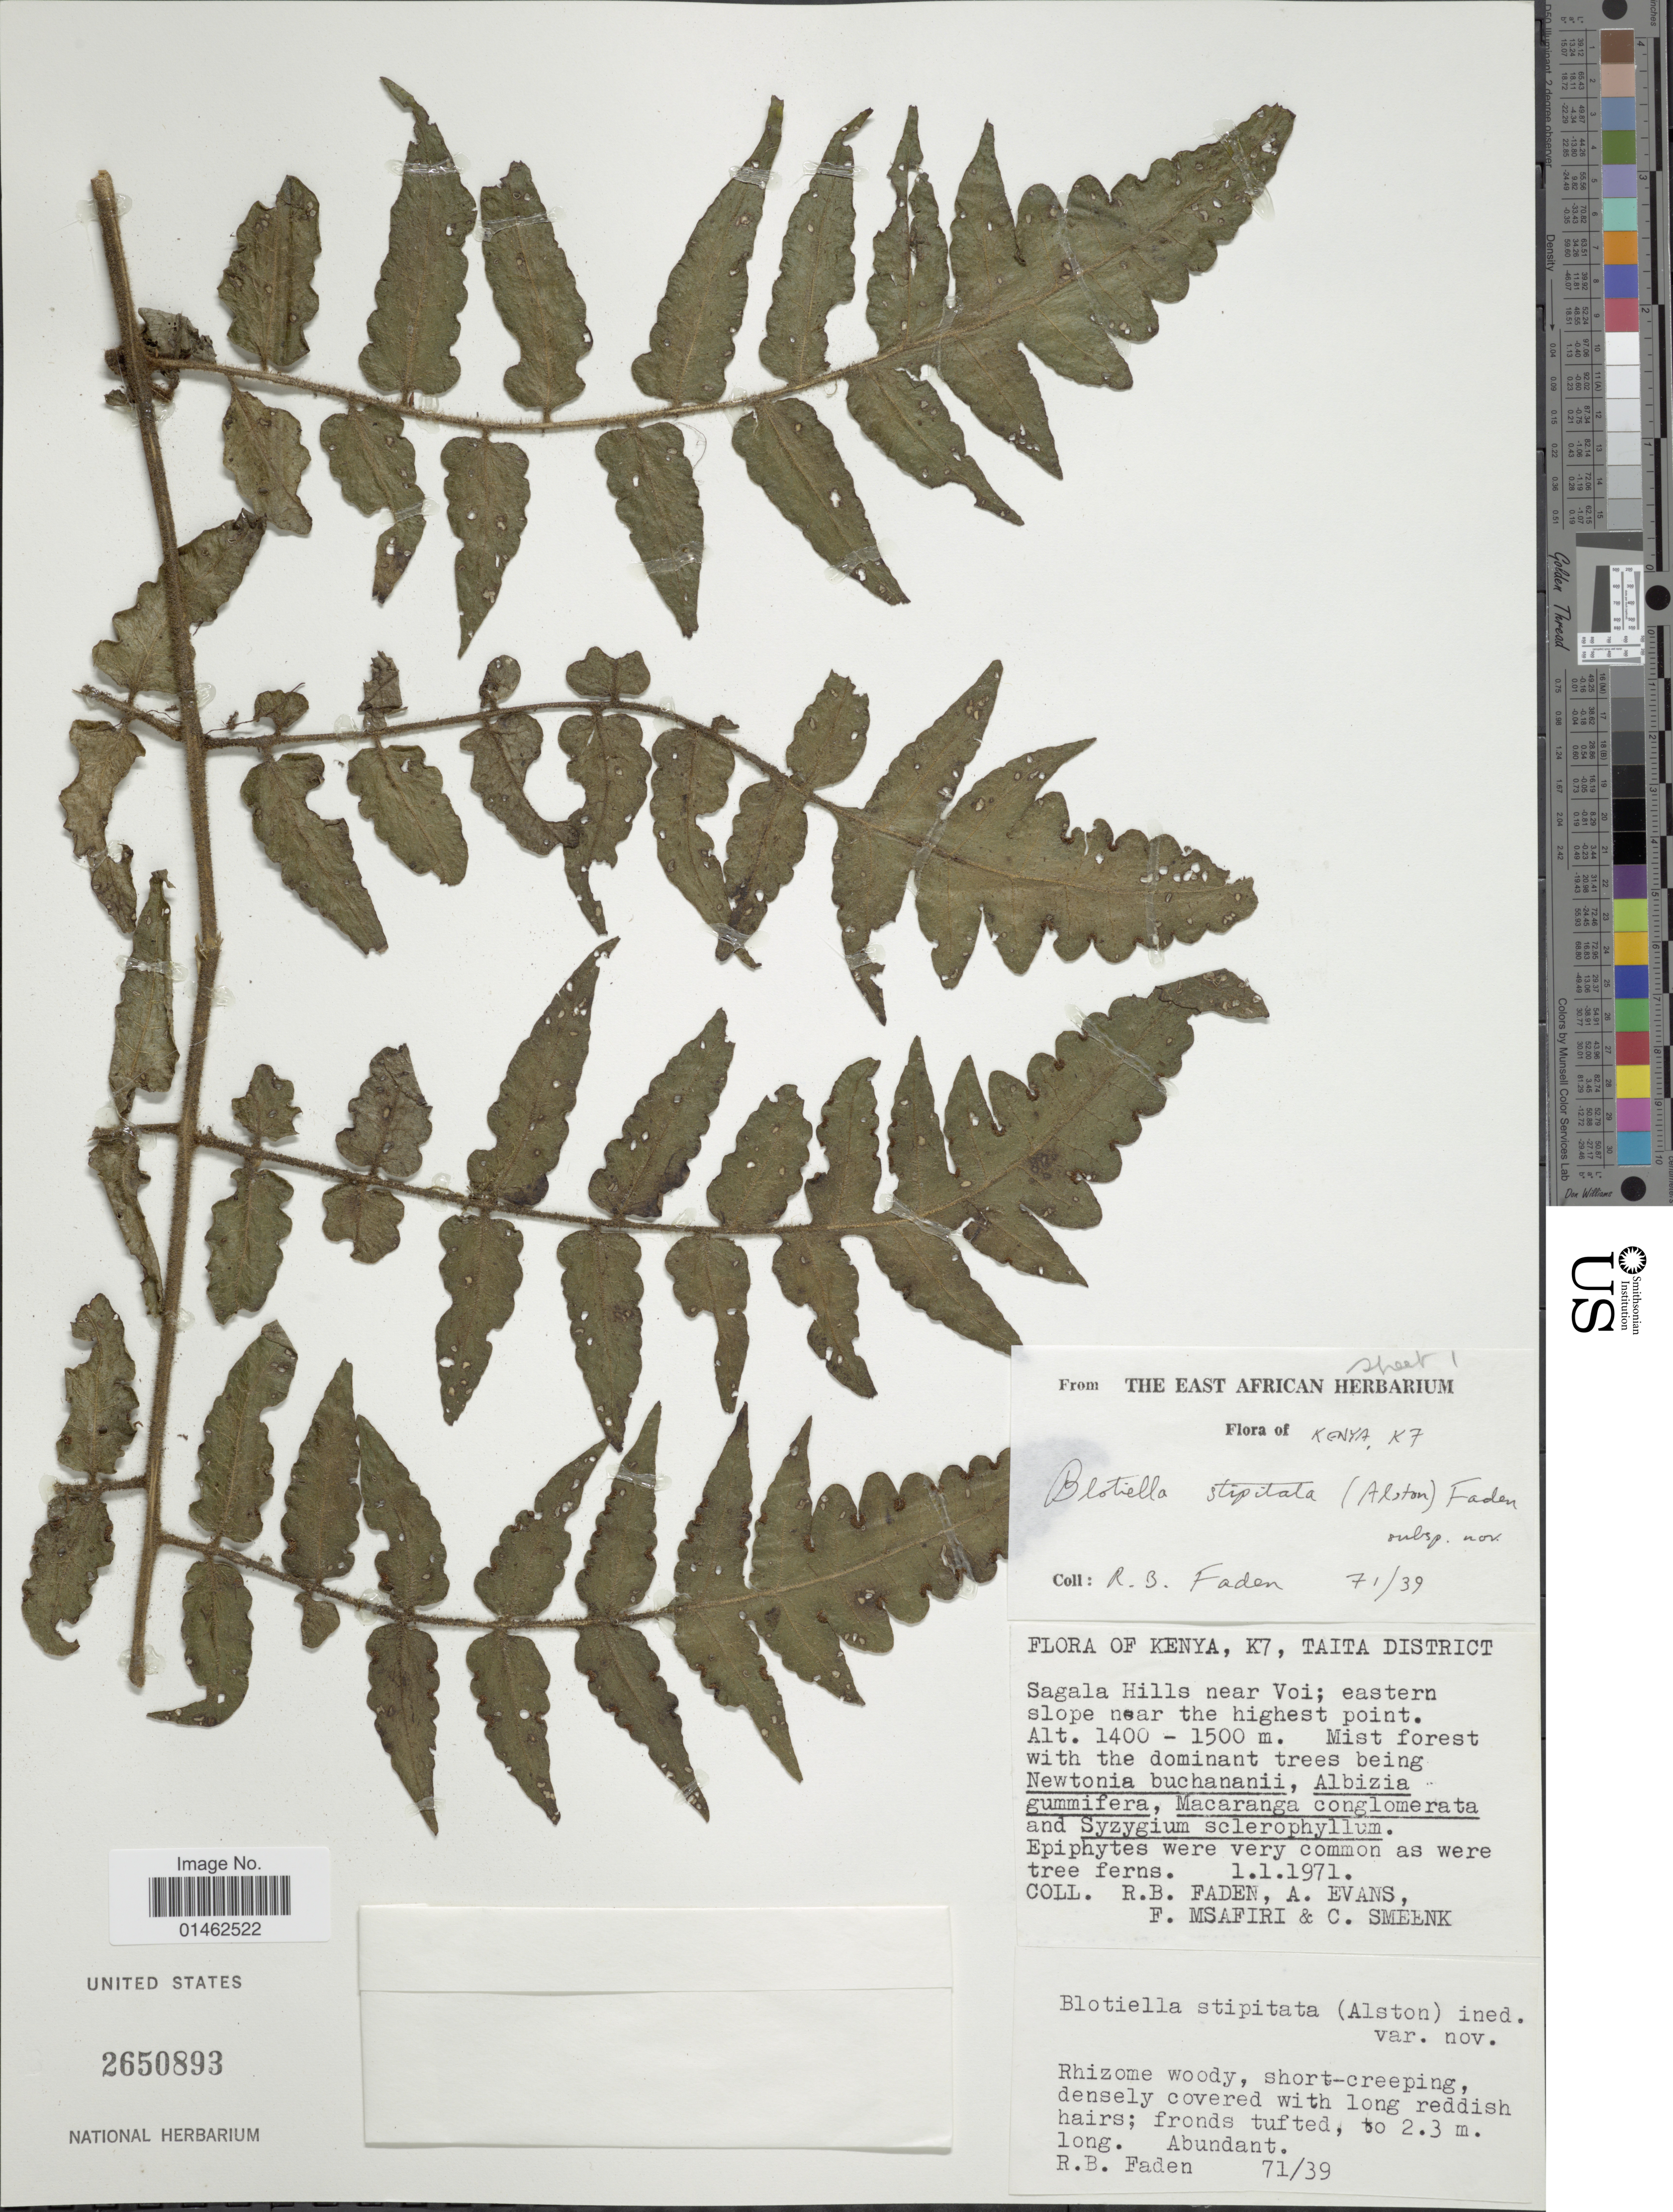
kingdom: Plantae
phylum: Tracheophyta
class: Polypodiopsida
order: Polypodiales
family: Dennstaedtiaceae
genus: Blotiella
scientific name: Blotiella stiptata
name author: (Alston) Faden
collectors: R. B. Faden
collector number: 71/39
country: Kenya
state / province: Taita Taveta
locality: Taita District, Sagala Hills near Voi; eastern slope near the highest point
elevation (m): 1400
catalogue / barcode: US 2650893